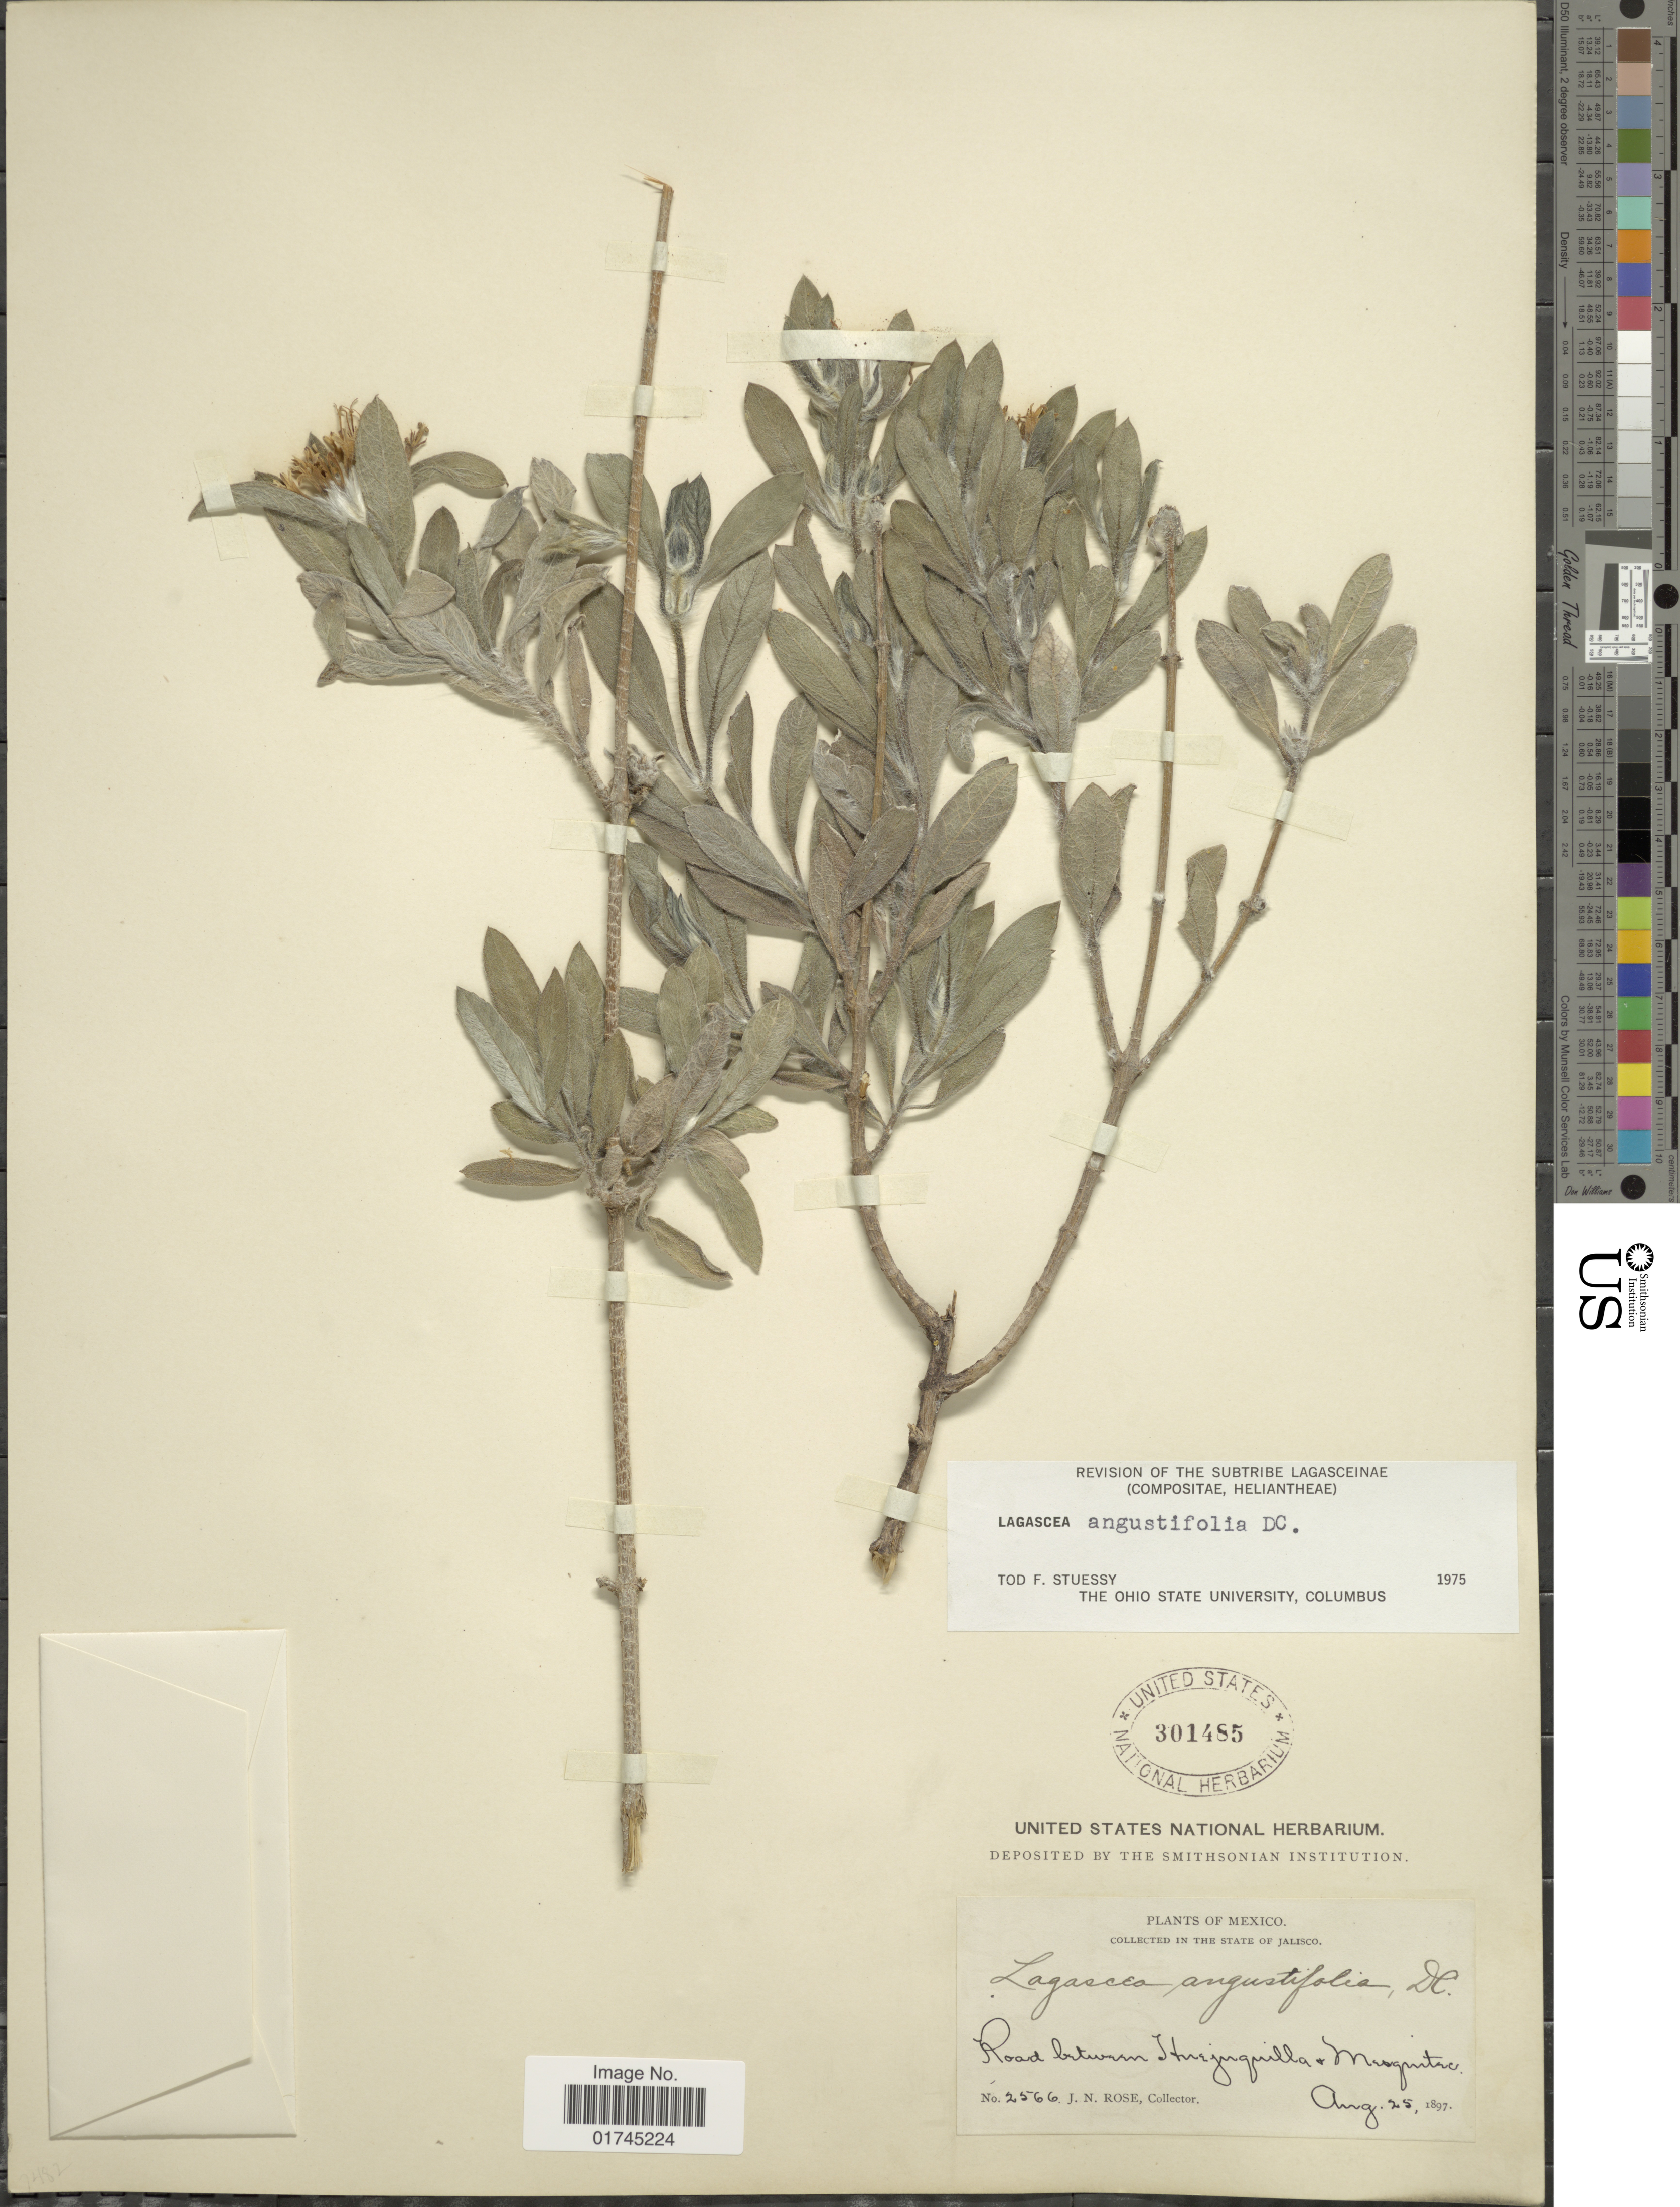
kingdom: Plantae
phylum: Tracheophyta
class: Magnoliopsida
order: Asterales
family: Asteraceae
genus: Lagascea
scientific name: Lagascea angustifolia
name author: DC.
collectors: J. N. Rose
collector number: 2566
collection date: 1897-08-25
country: Mexico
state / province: Jalisco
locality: Road between Huejuquilla + Mezquitic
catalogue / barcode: US 301485